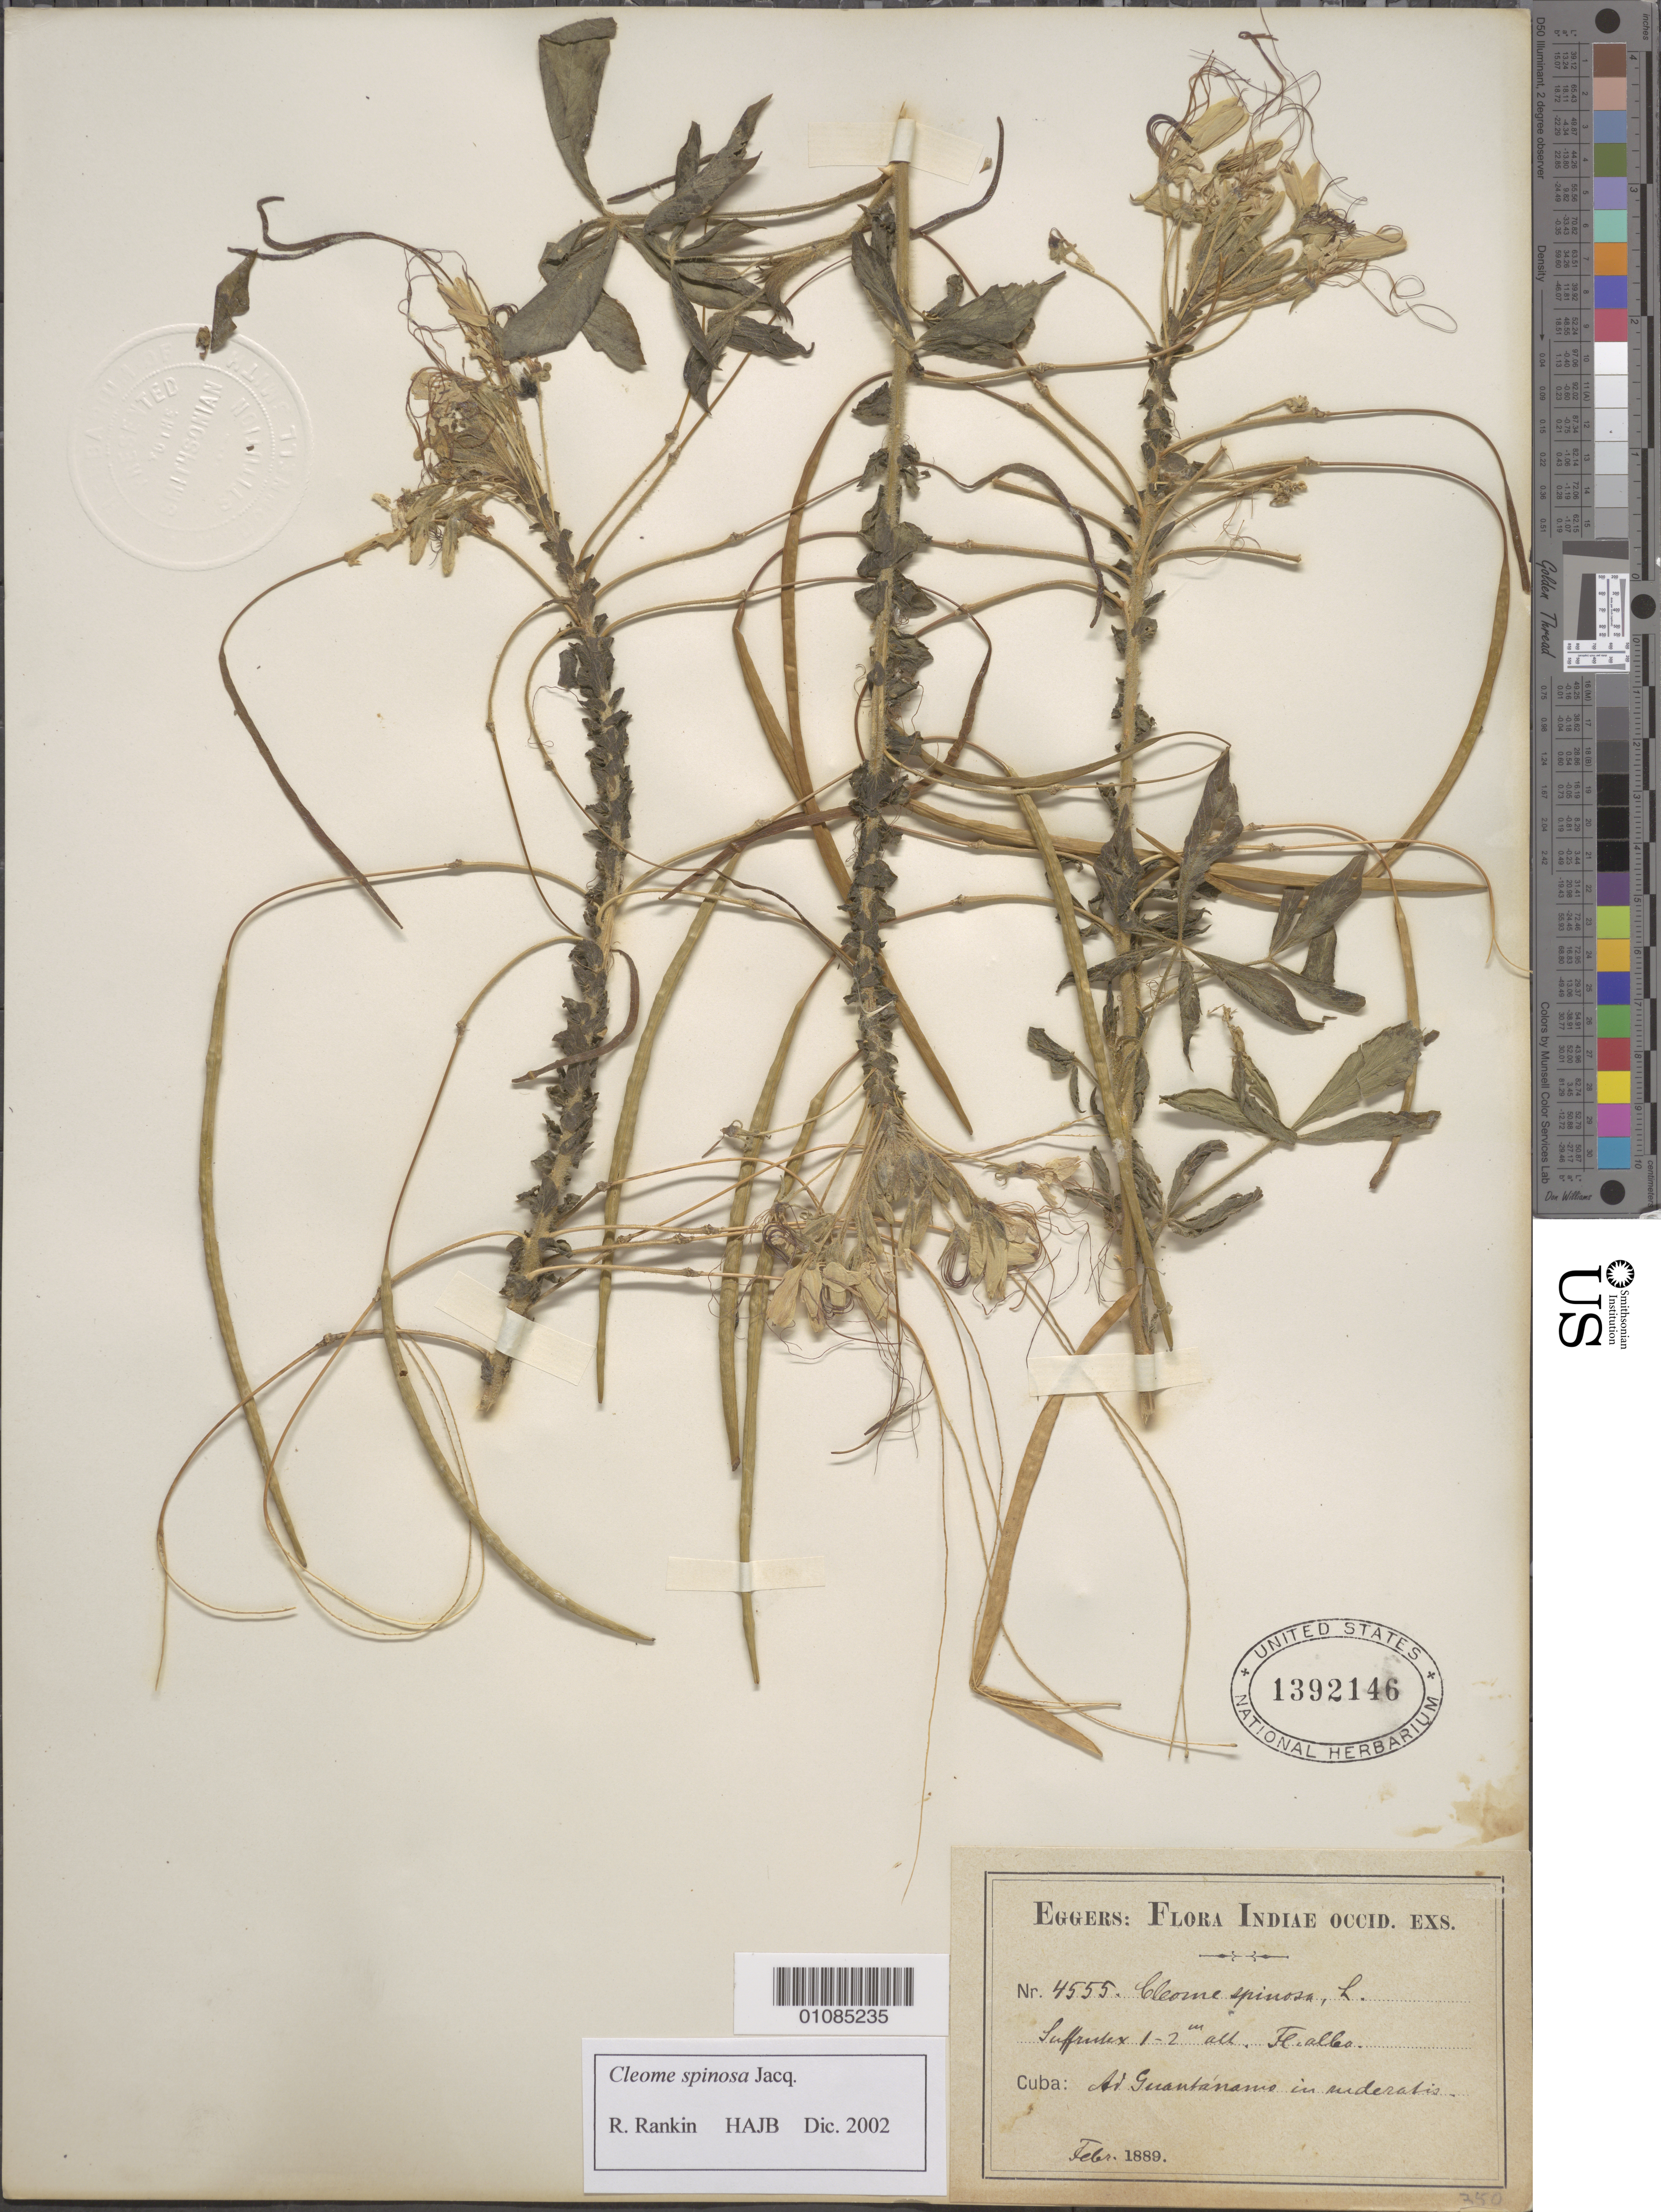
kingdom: Plantae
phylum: Tracheophyta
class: Magnoliopsida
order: Brassicales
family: Cleomaceae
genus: Tarenaya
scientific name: Tarenaya spinosa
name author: (Jacq.) Raf.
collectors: H. F. A. von Eggers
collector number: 4555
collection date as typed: Feb 1889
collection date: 1889-02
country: Cuba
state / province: Guantánamo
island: Cuba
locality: Guantánamo [Oriente]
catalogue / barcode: US 1392146